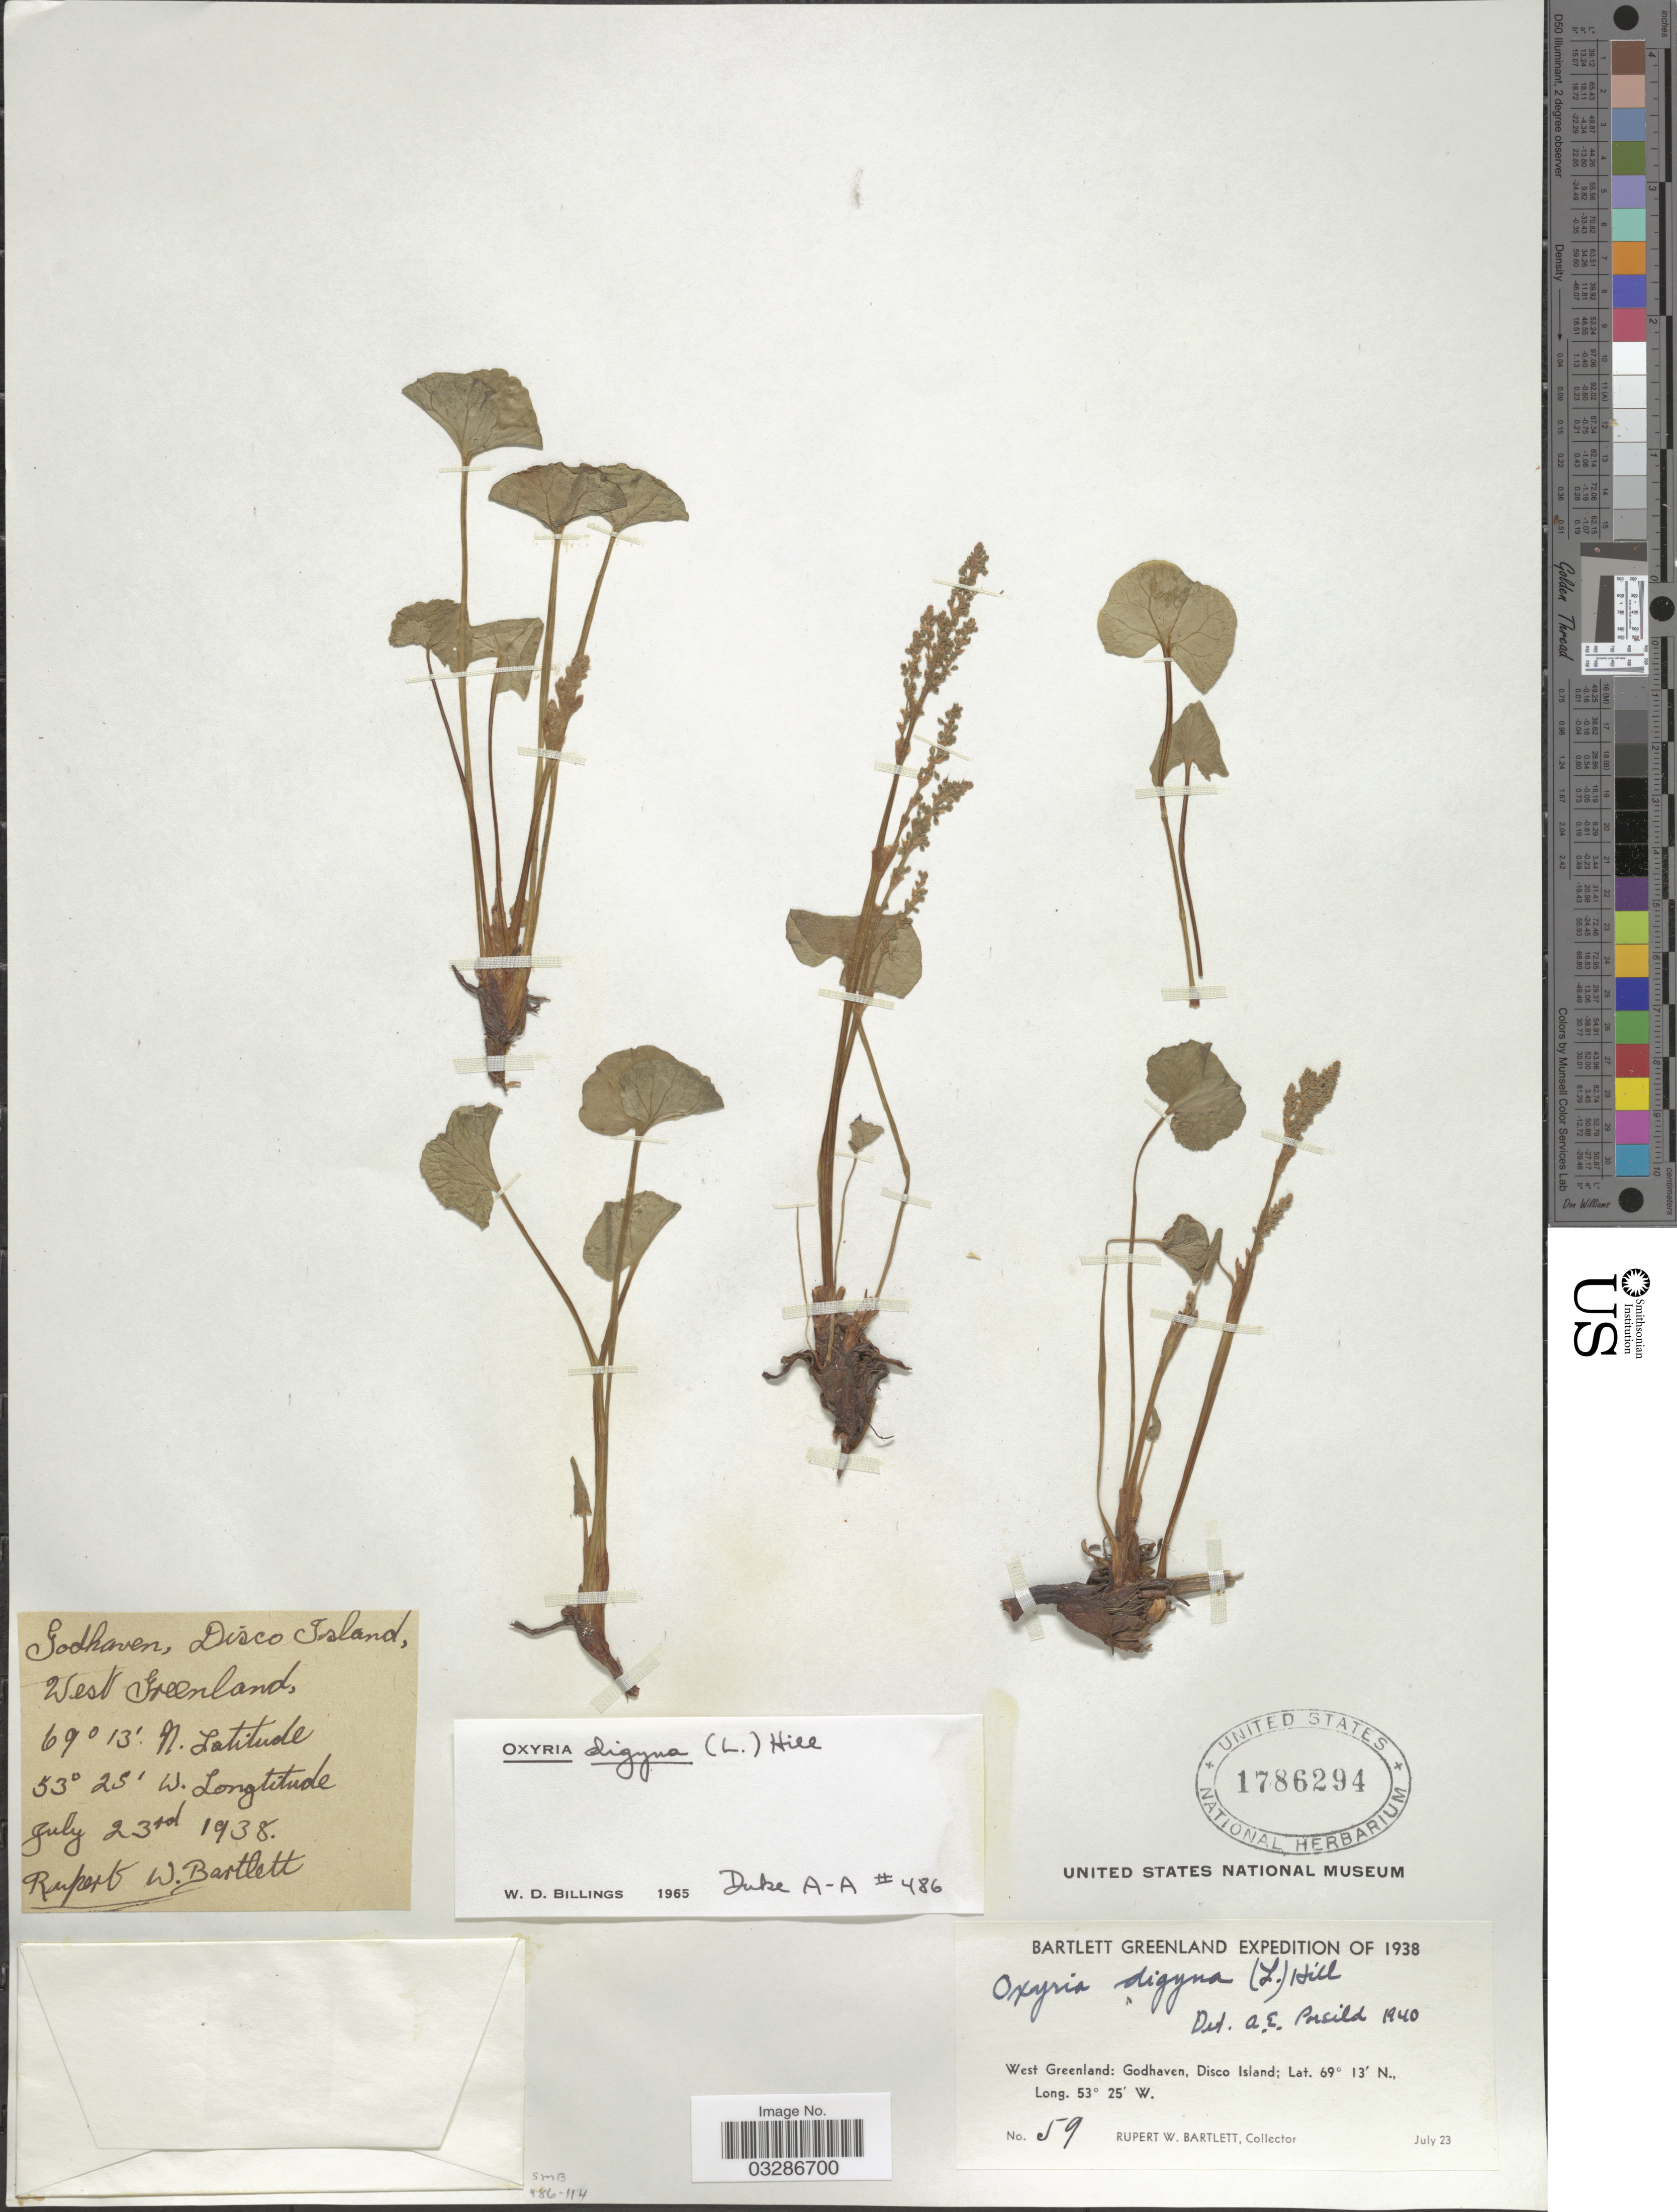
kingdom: Plantae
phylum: Tracheophyta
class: Magnoliopsida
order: Caryophyllales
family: Polygonaceae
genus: Oxyria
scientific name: Oxyria digyna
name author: (L.) Hill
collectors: R. W. Bartlett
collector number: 59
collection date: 1938-07-23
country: Greenland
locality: West Greenland: Godhaven, Disco Island.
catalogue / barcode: US 1786294